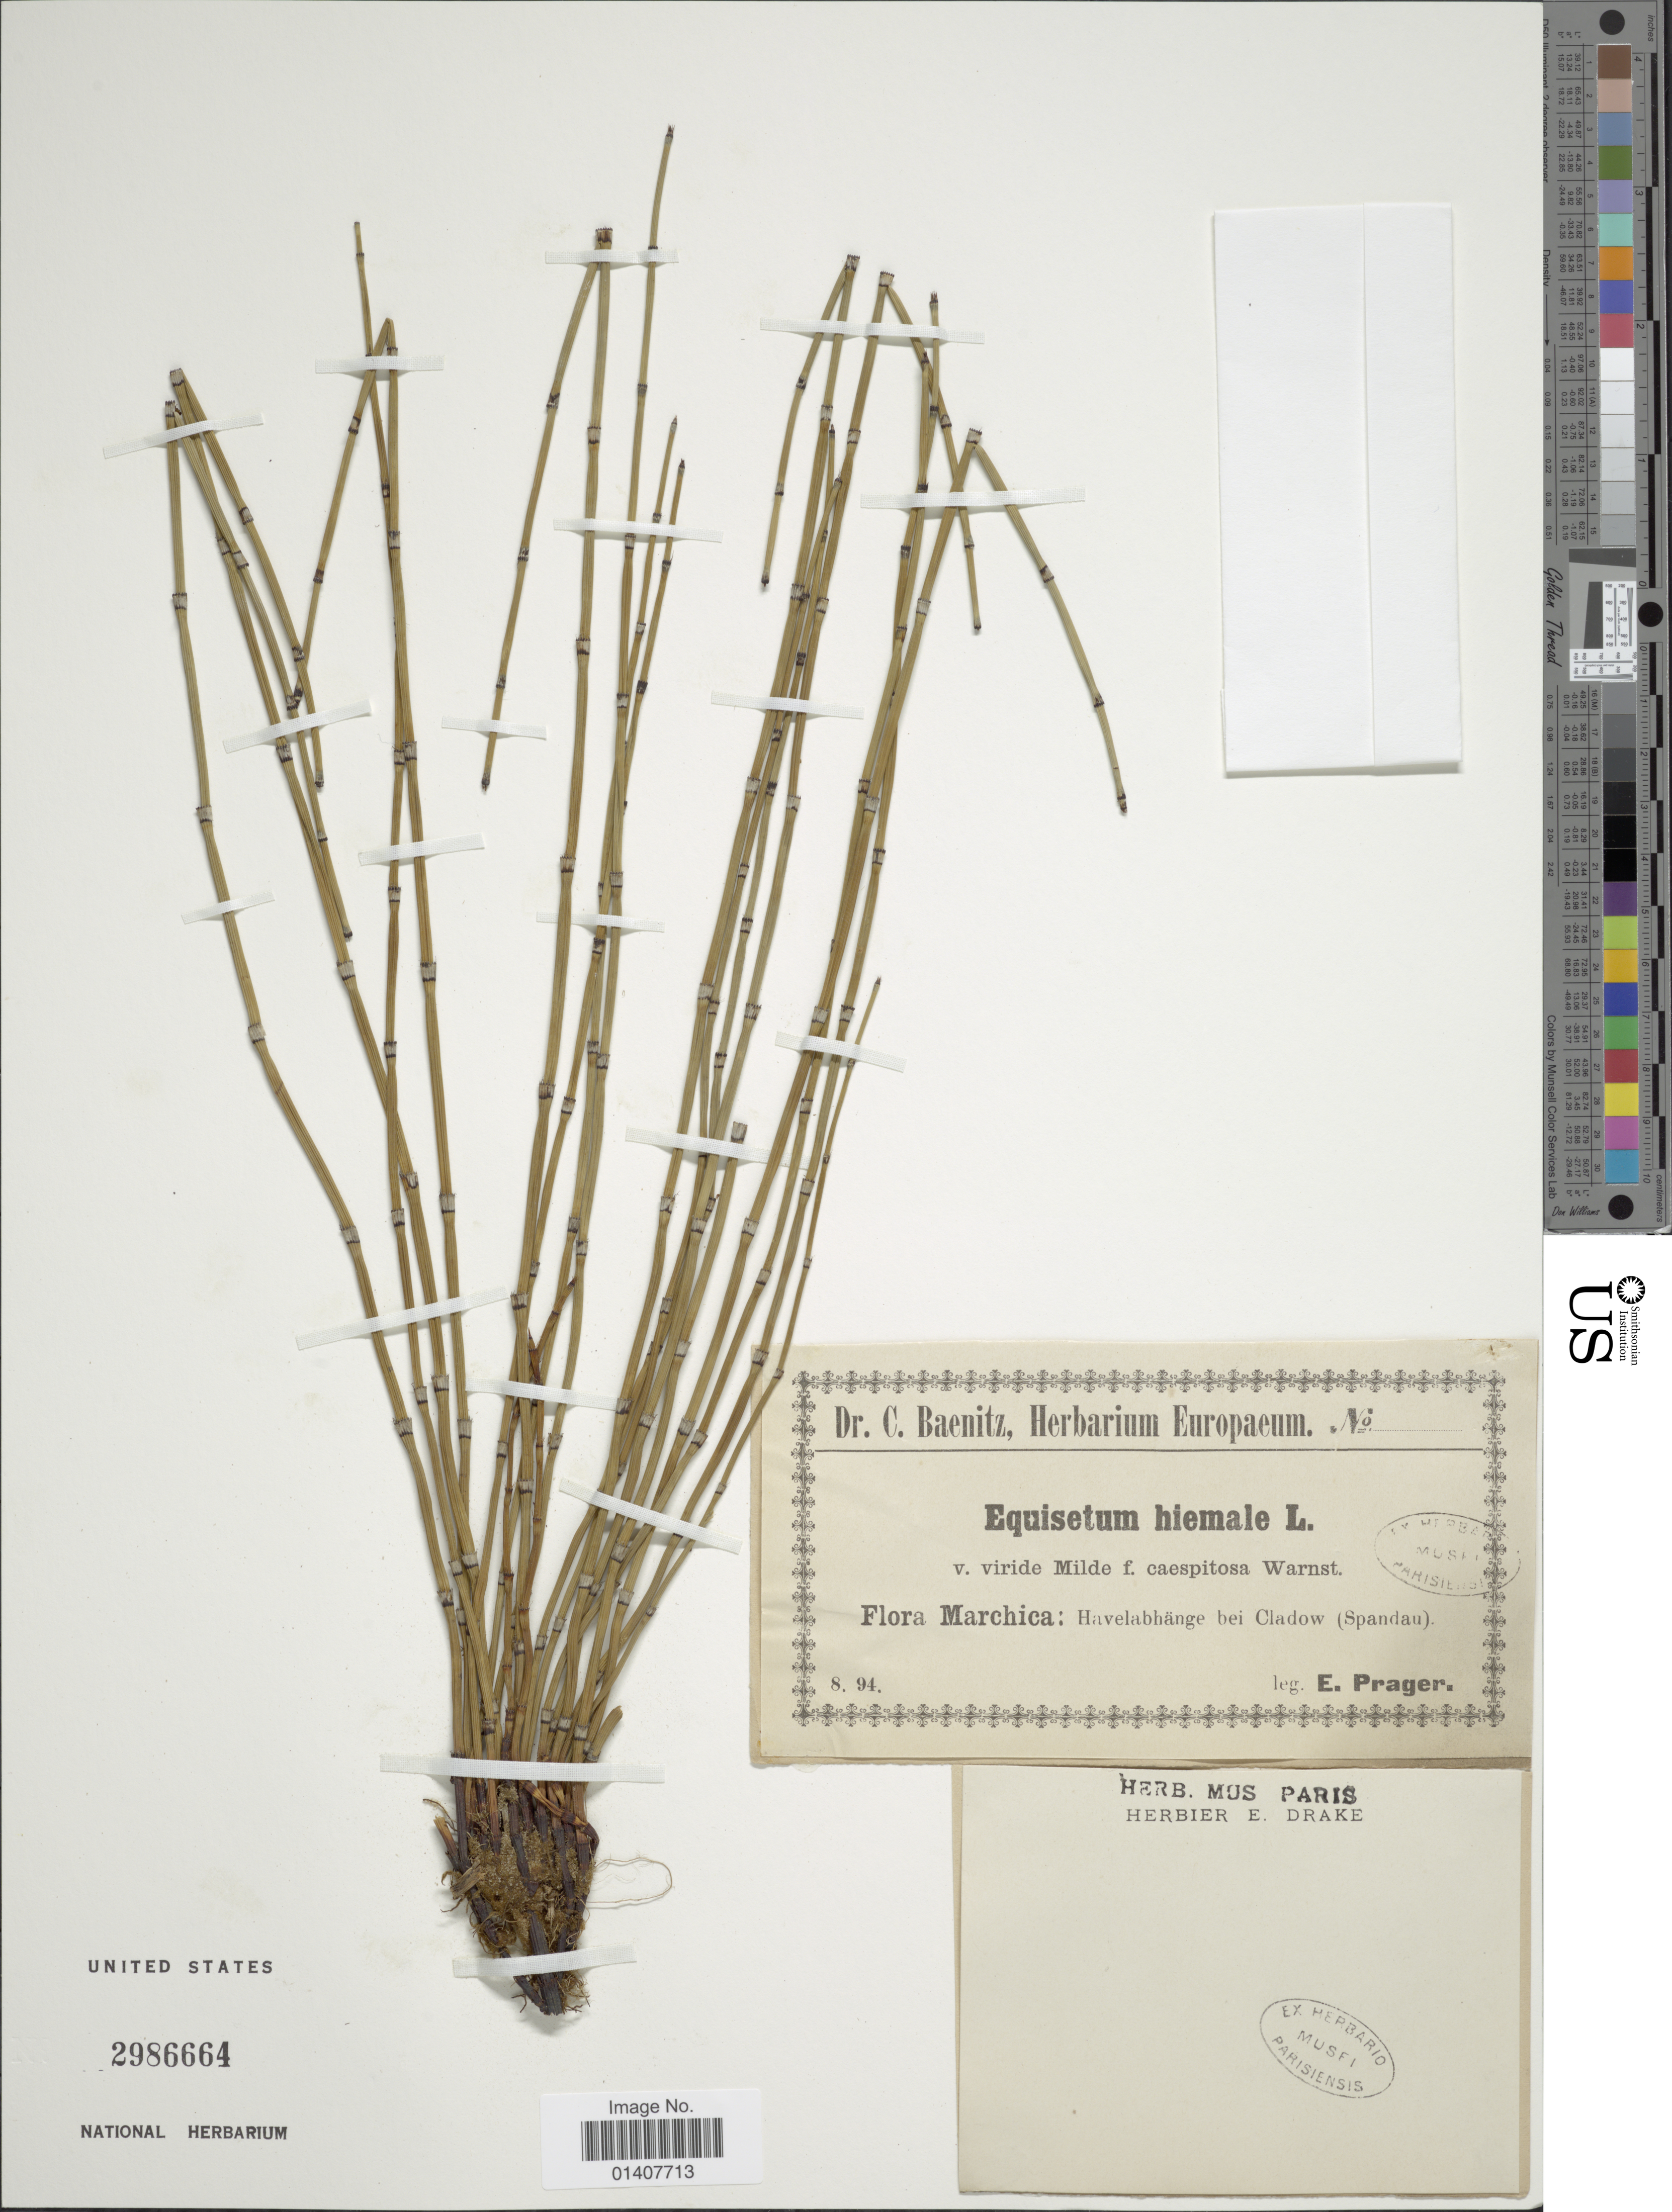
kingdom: Plantae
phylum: Tracheophyta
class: Polypodiopsida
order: Equisetales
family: Equisetaceae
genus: Equisetum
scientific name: Equisetum hyemale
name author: L.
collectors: E. Prager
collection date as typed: Transcribed d/m/y: /8/94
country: Germany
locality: Flora Marchica:Havelabhange bei Cladow(Spandau)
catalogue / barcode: US 2986664